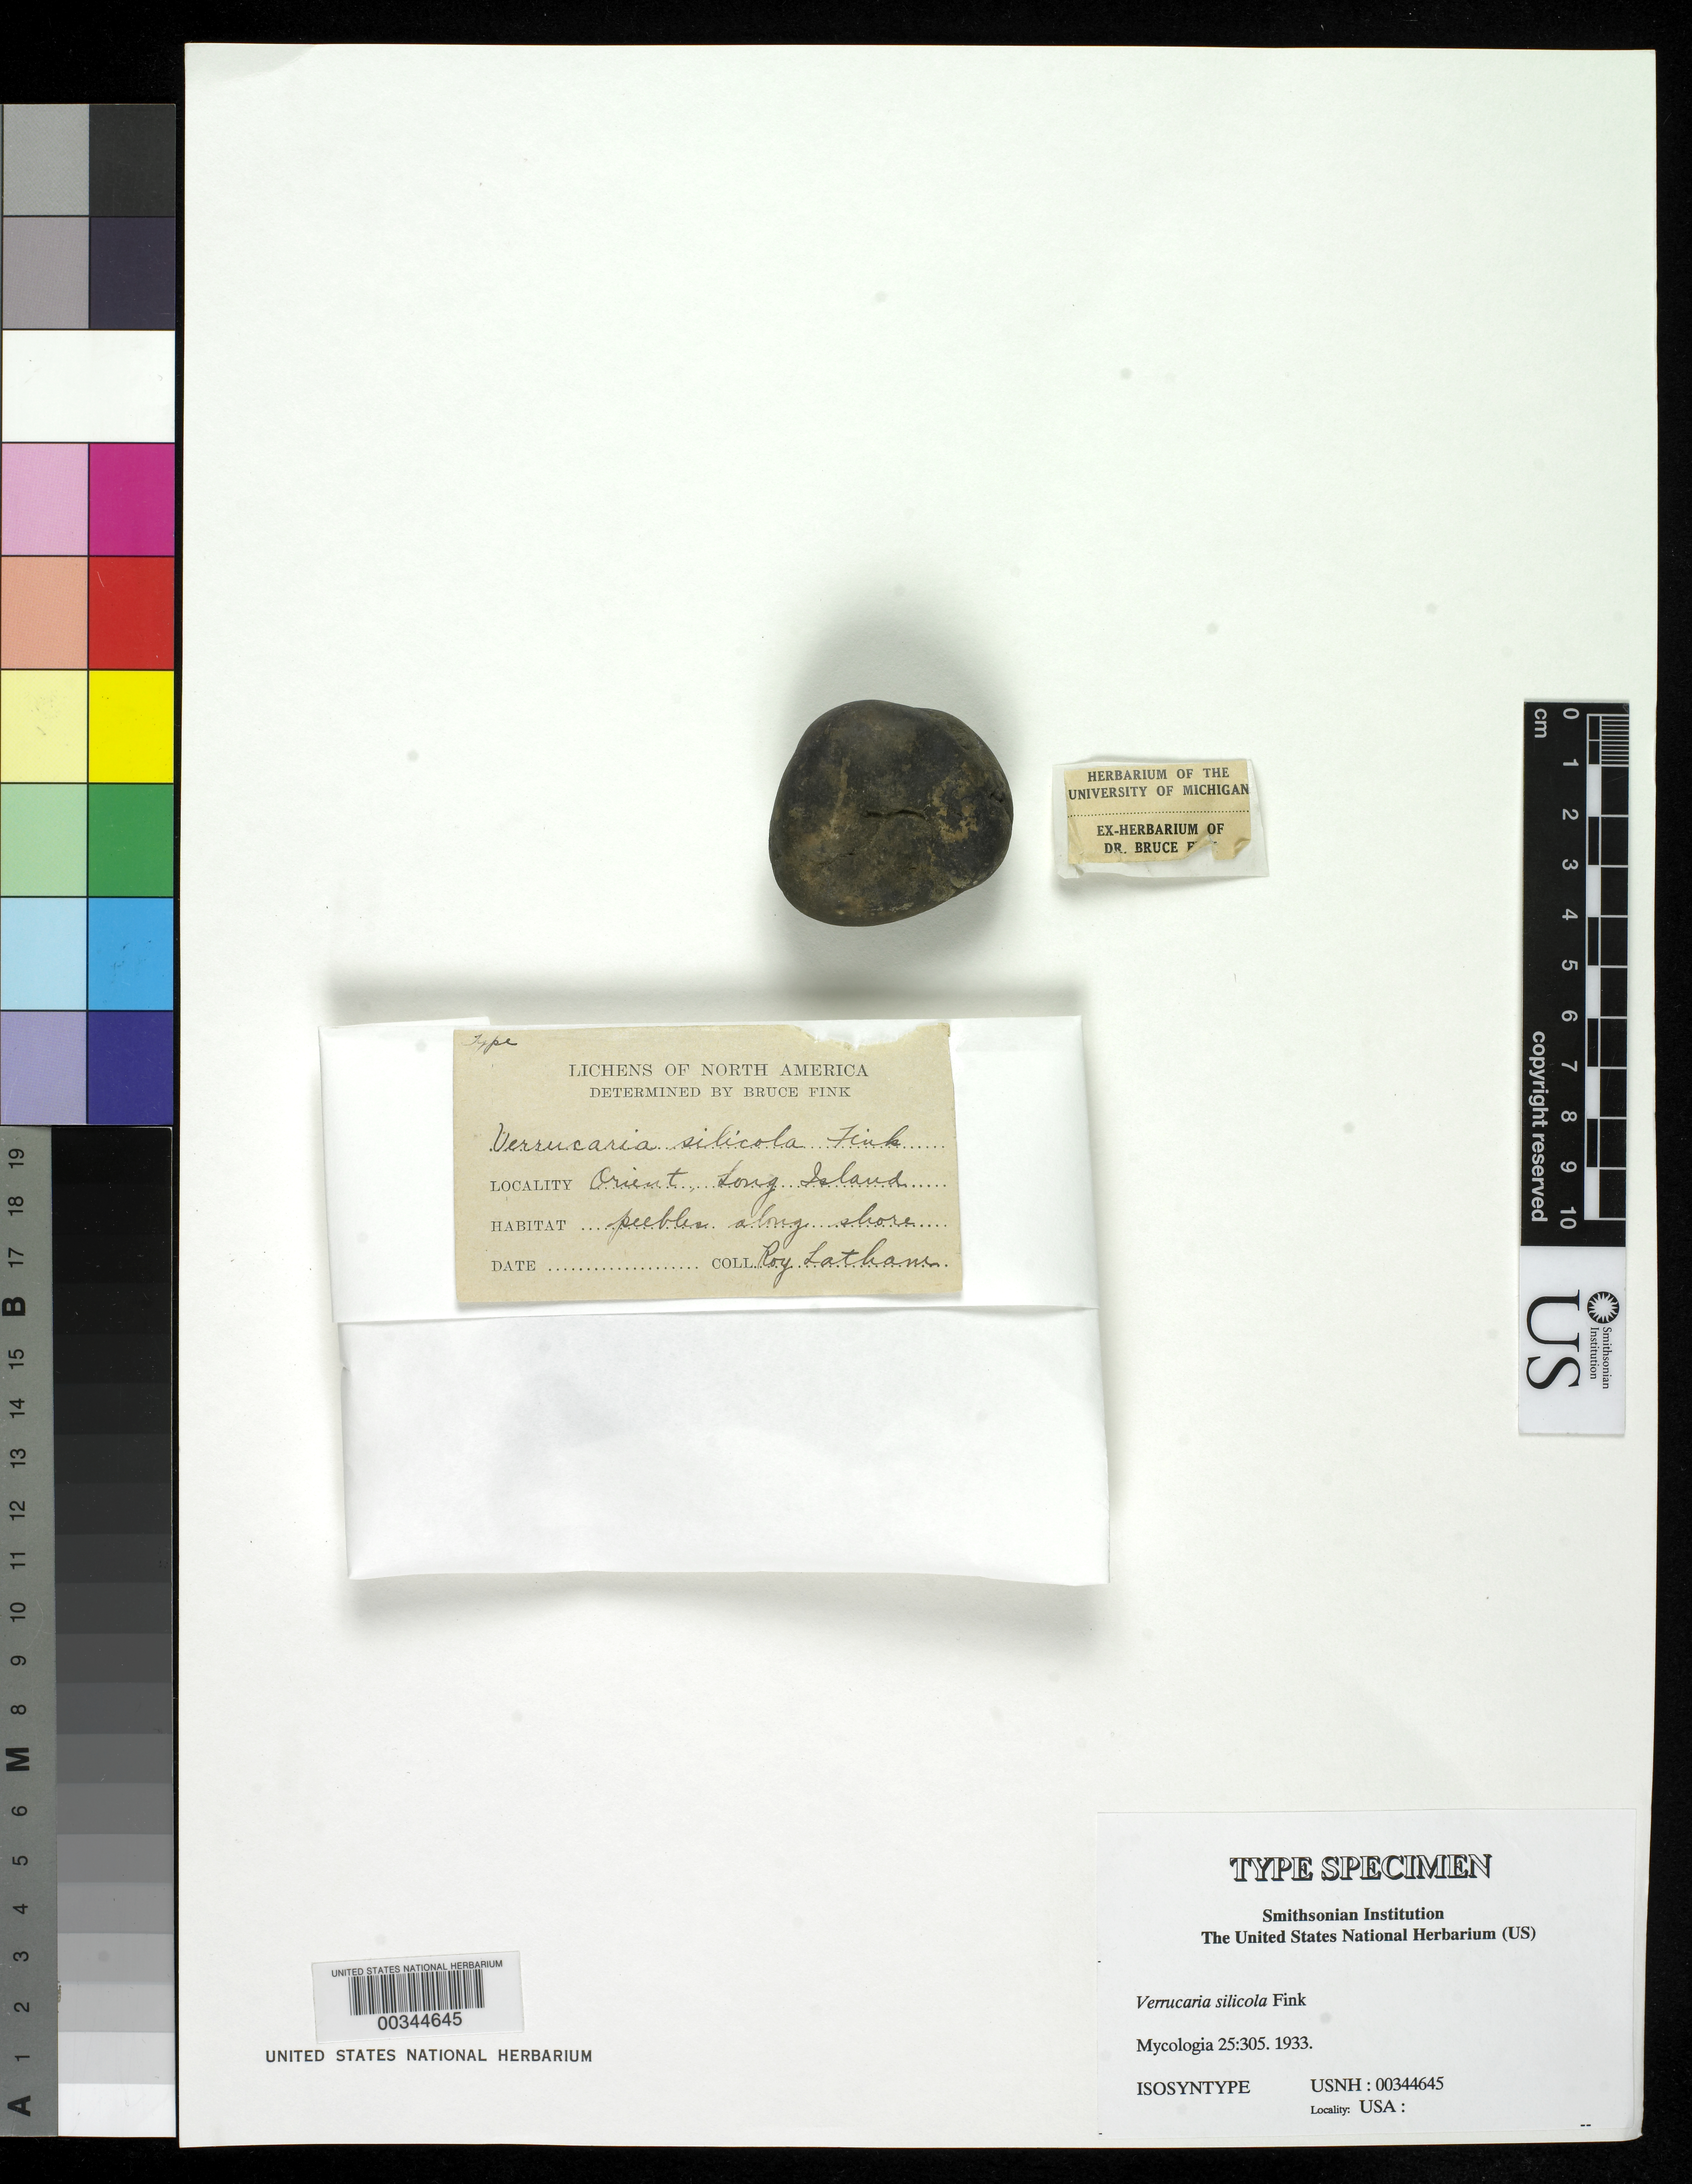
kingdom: Fungi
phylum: Ascomycota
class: Eurotiomycetes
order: Verrucariales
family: Verrucariaceae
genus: Verrucaria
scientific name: Verrucaria silicola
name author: Fink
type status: Isosyntype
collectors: R. Latham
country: United States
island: Long Island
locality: Orient. [Probably refers to a town in New York, Suffolk Co.]